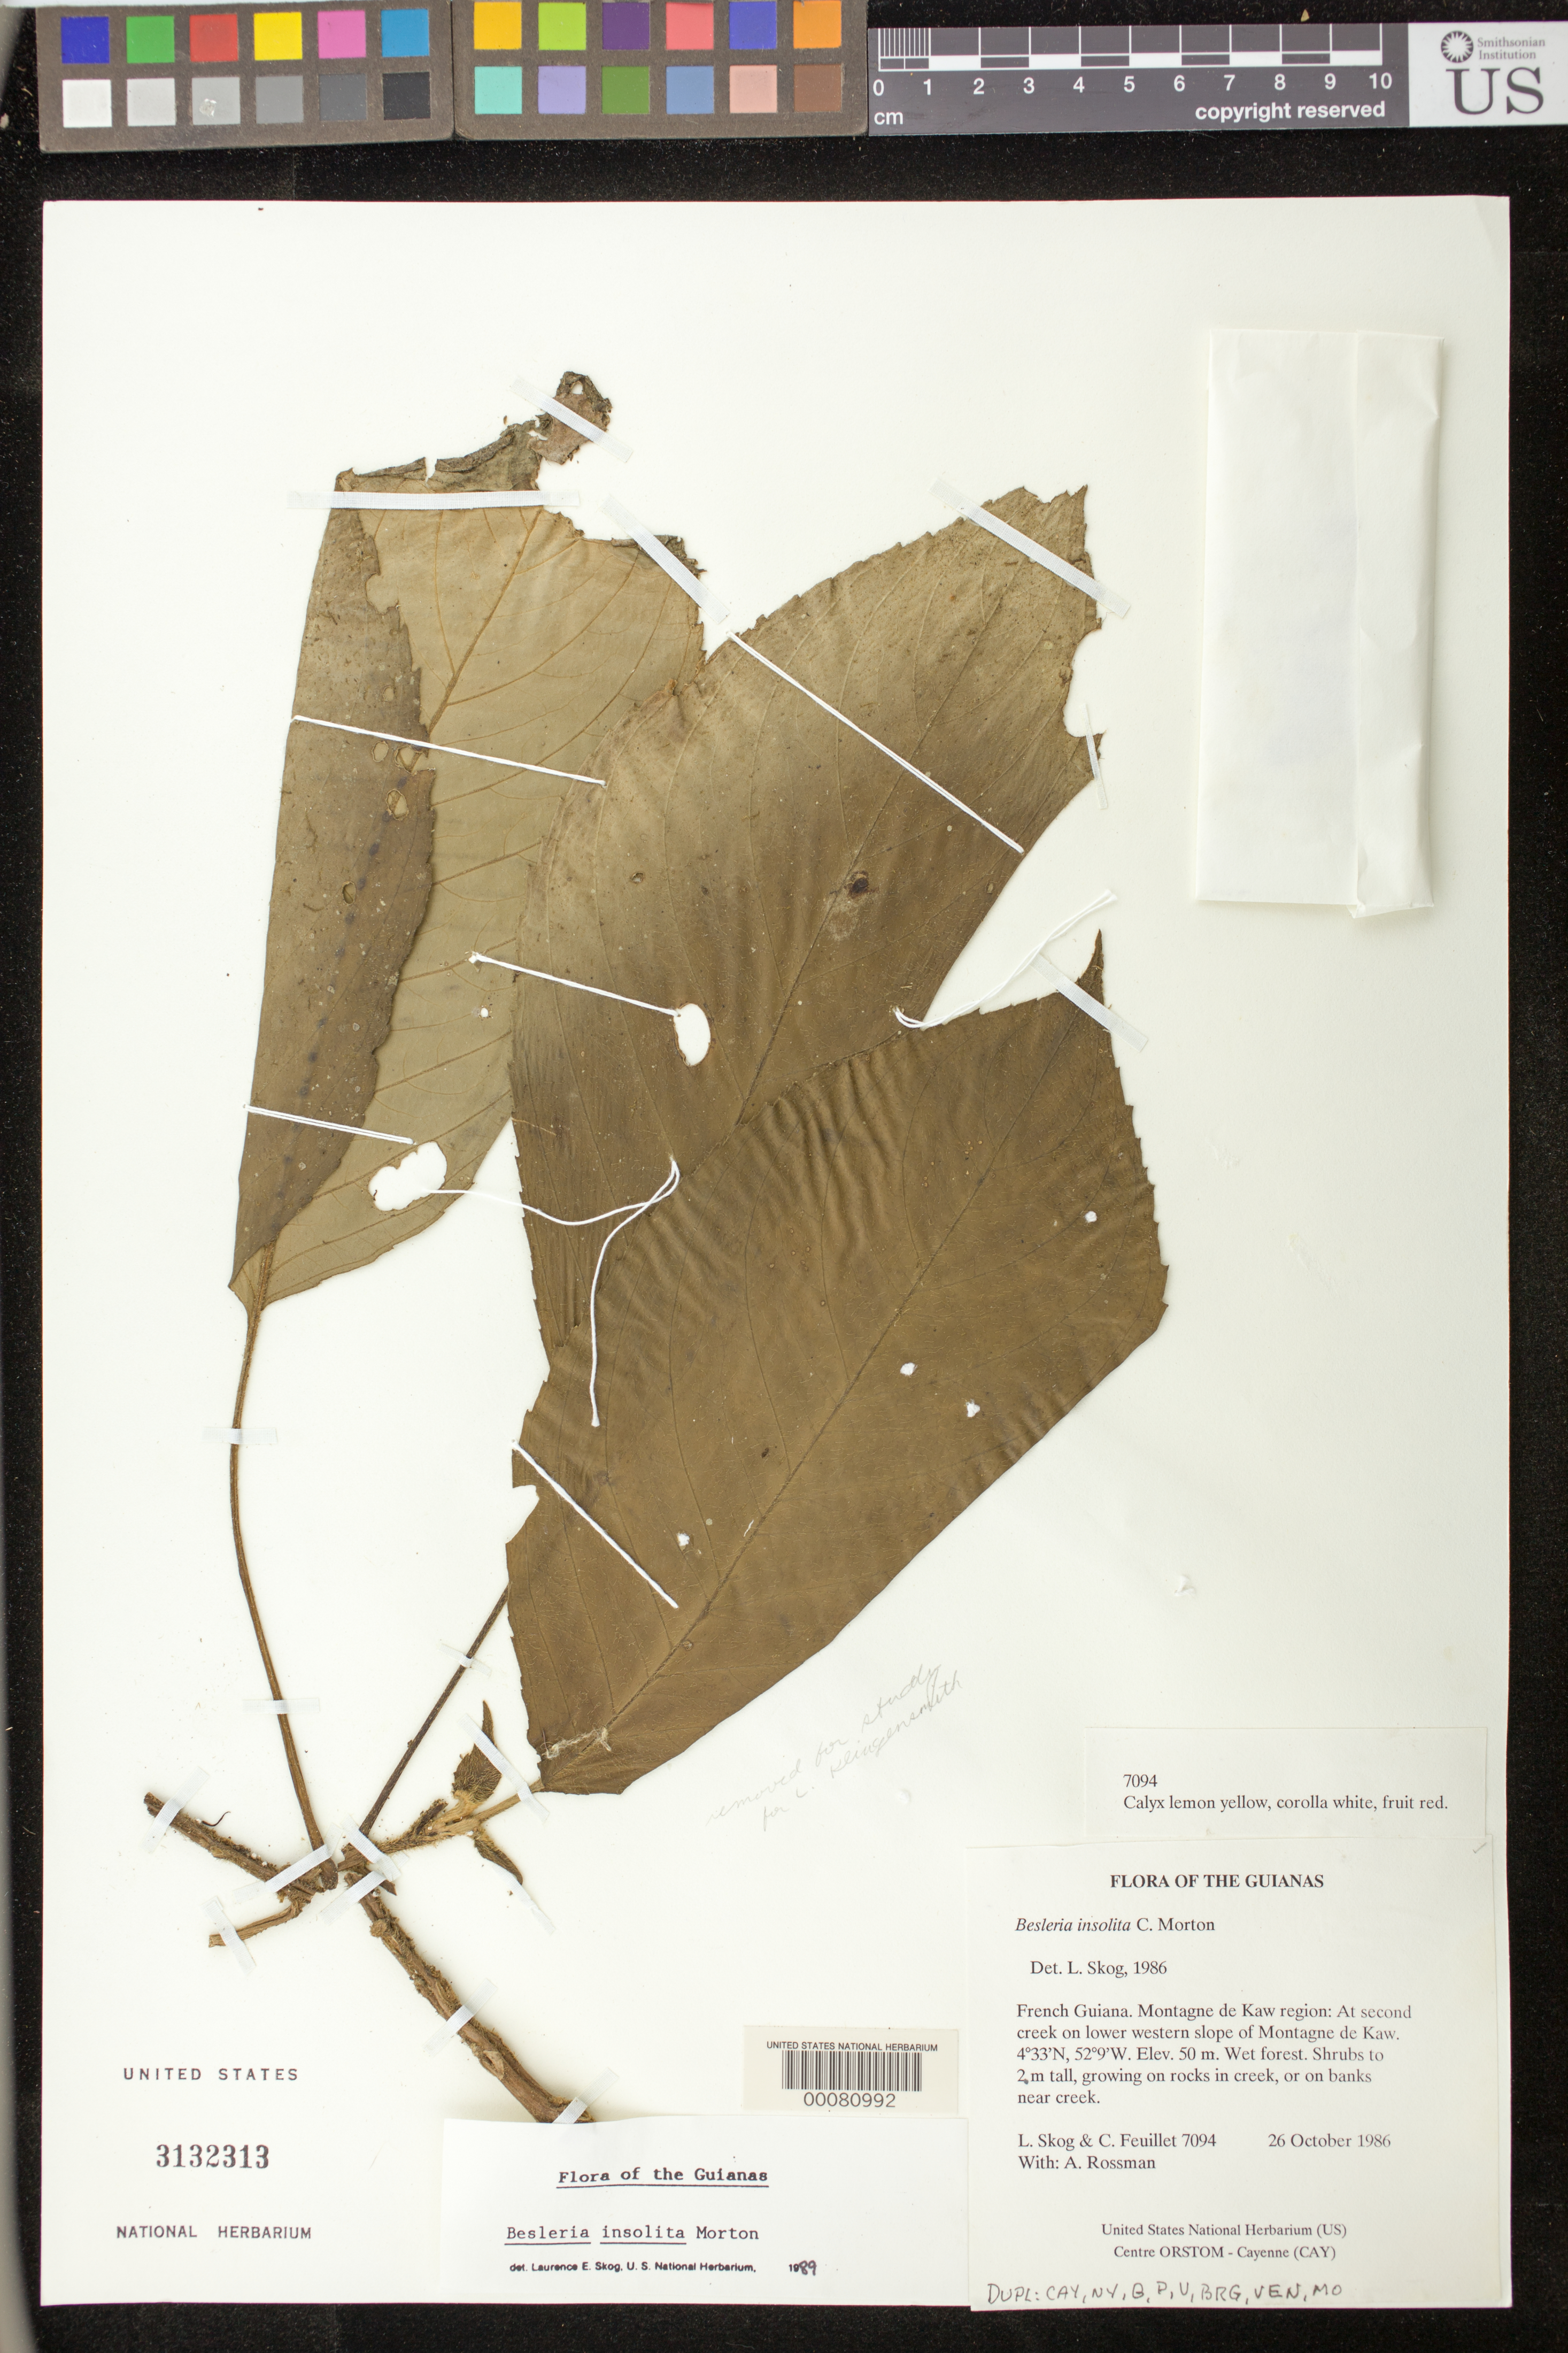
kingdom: Plantae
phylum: Tracheophyta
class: Magnoliopsida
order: Lamiales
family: Gesneriaceae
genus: Besleria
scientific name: Besleria insolita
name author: C.V. Morton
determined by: Skog, Laurence E.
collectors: L. E. Skog & C. Feuillet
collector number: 7094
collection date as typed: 26 Oct 1986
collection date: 1986-10-26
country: French Guiana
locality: Montagne de Kaw, at second creek on lower western slope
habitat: Wet forest. On rocks in creek, or on banks near creek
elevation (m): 50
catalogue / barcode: US 3132313